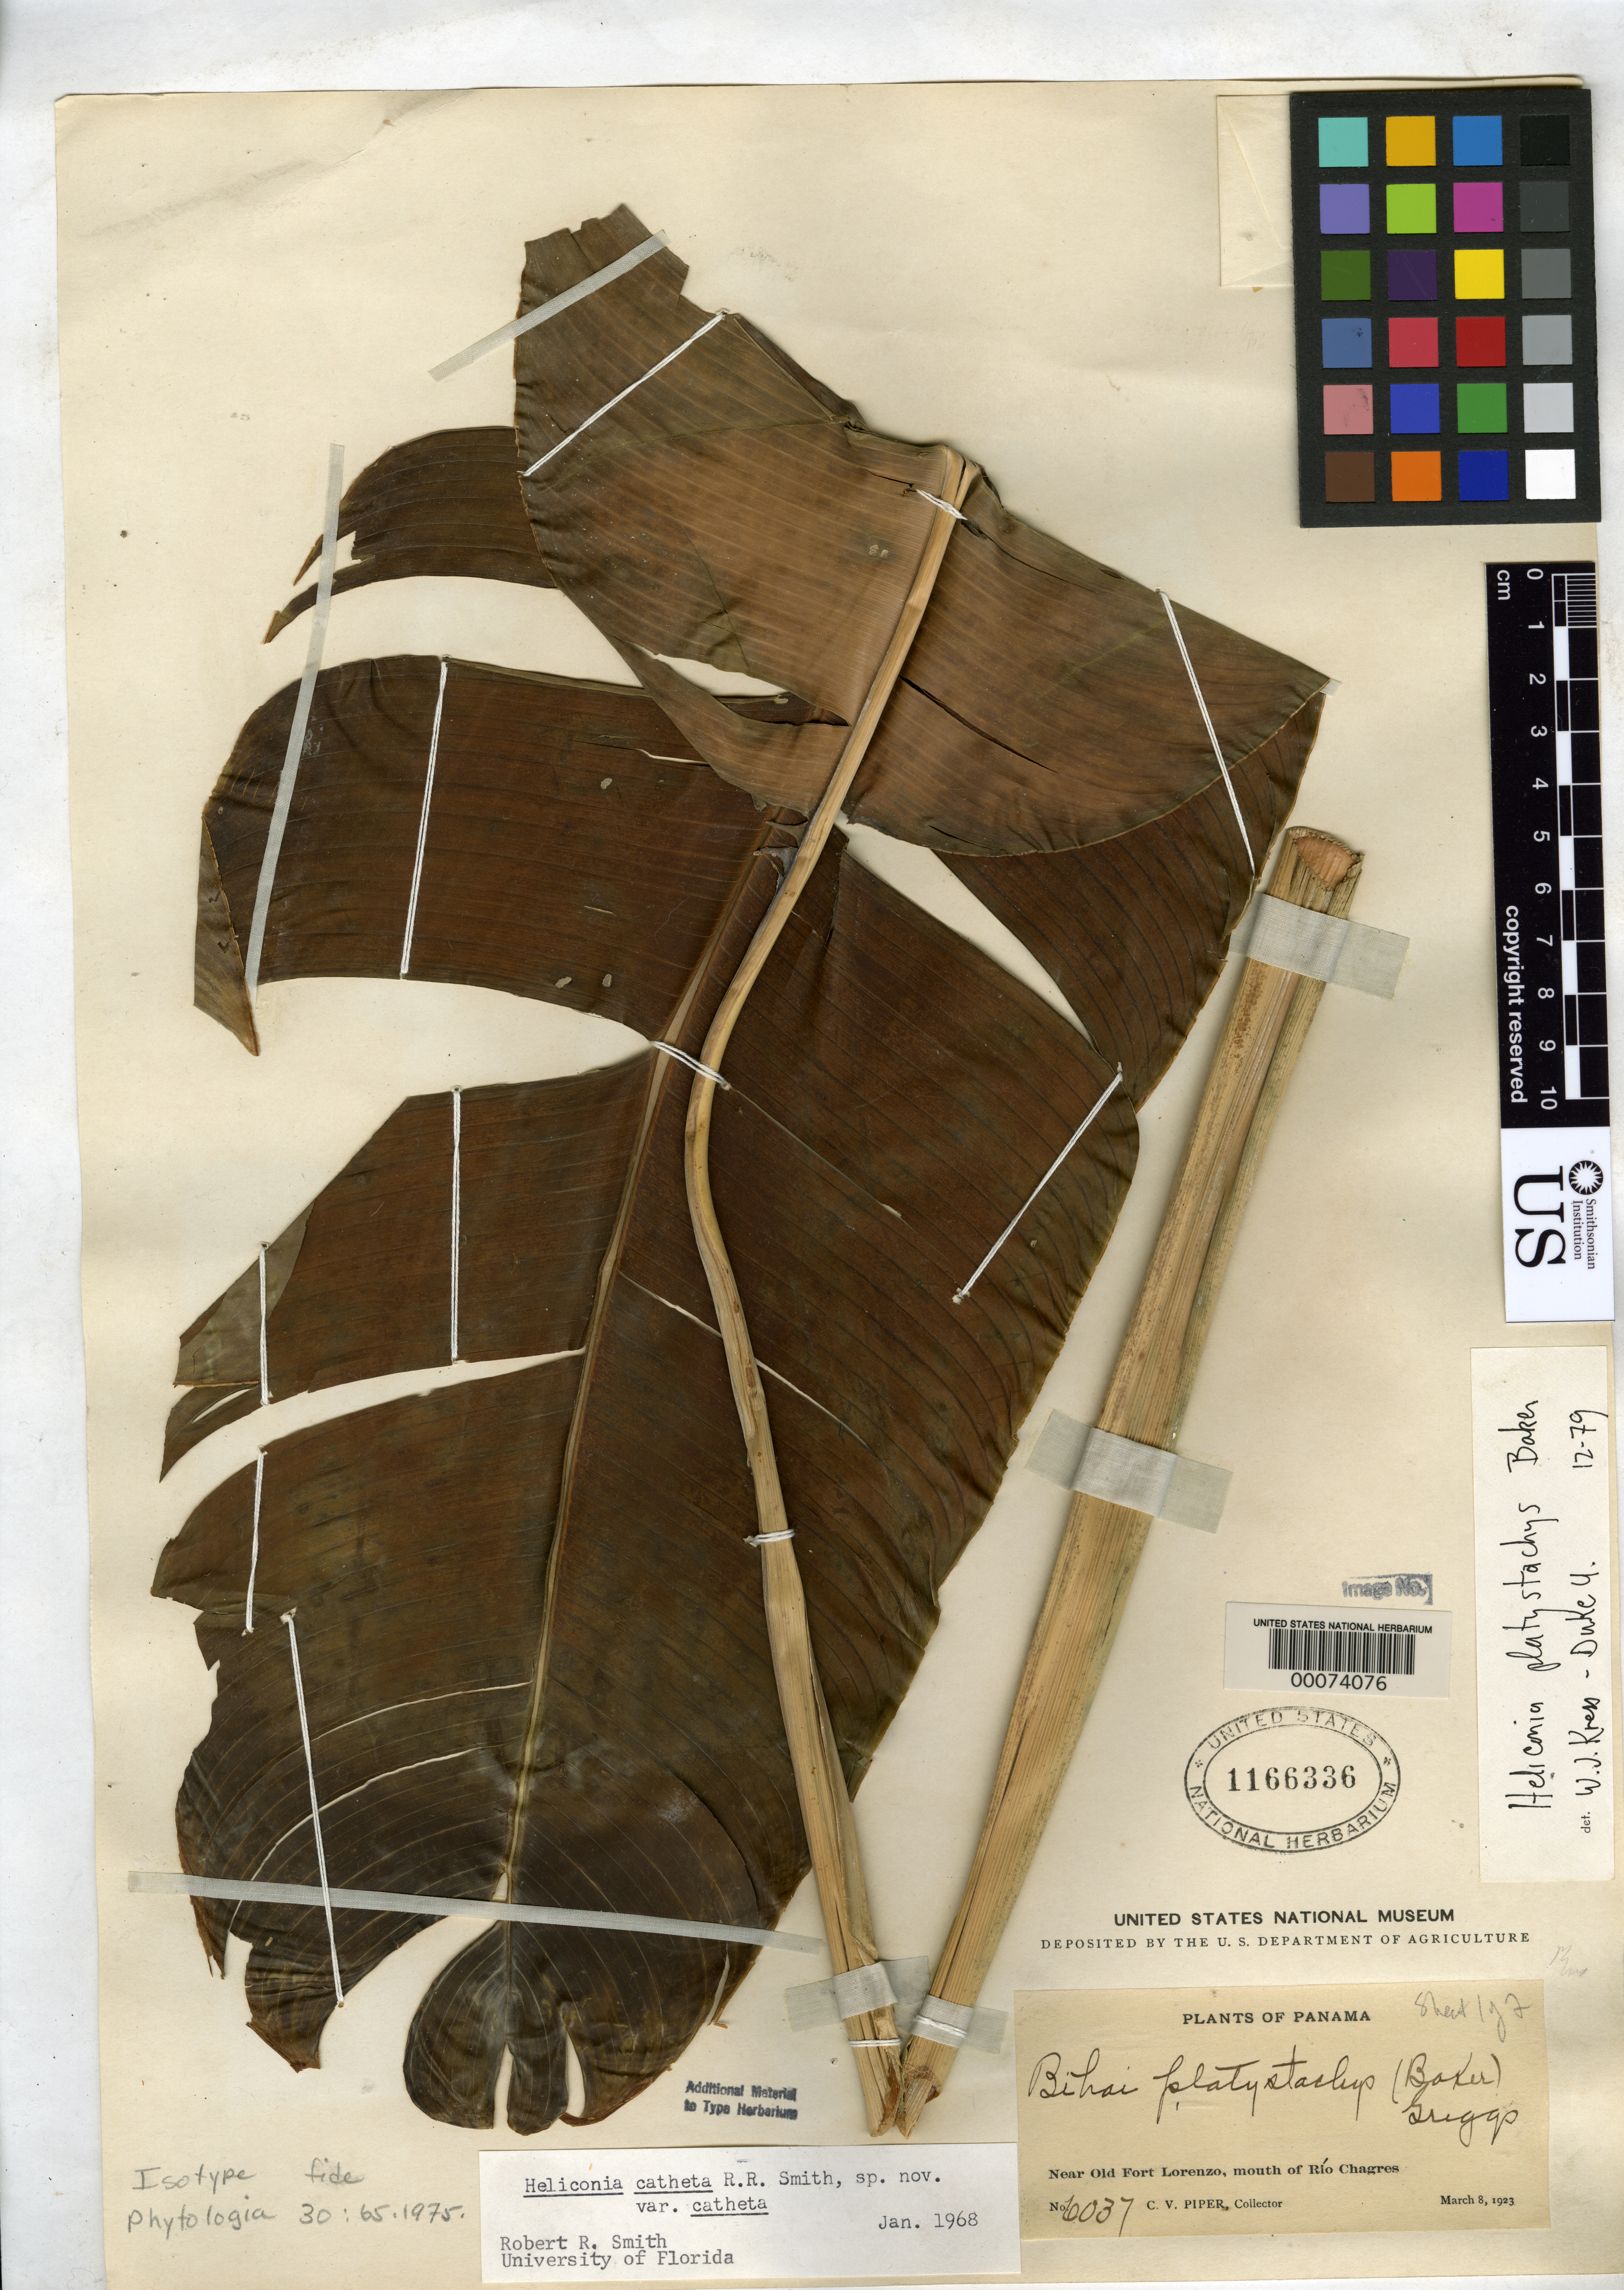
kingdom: Plantae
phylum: Tracheophyta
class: Liliopsida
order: Zingiberales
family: Heliconiaceae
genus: Heliconia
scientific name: Heliconia catheta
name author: R.R. Sm.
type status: Isotype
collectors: C. V. Piper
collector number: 6037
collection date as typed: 08 Mar 1923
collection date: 1923-03-08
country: Panama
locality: Near Old Fort Lorenzo, mouth of Rio Chagres.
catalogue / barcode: US 1166336